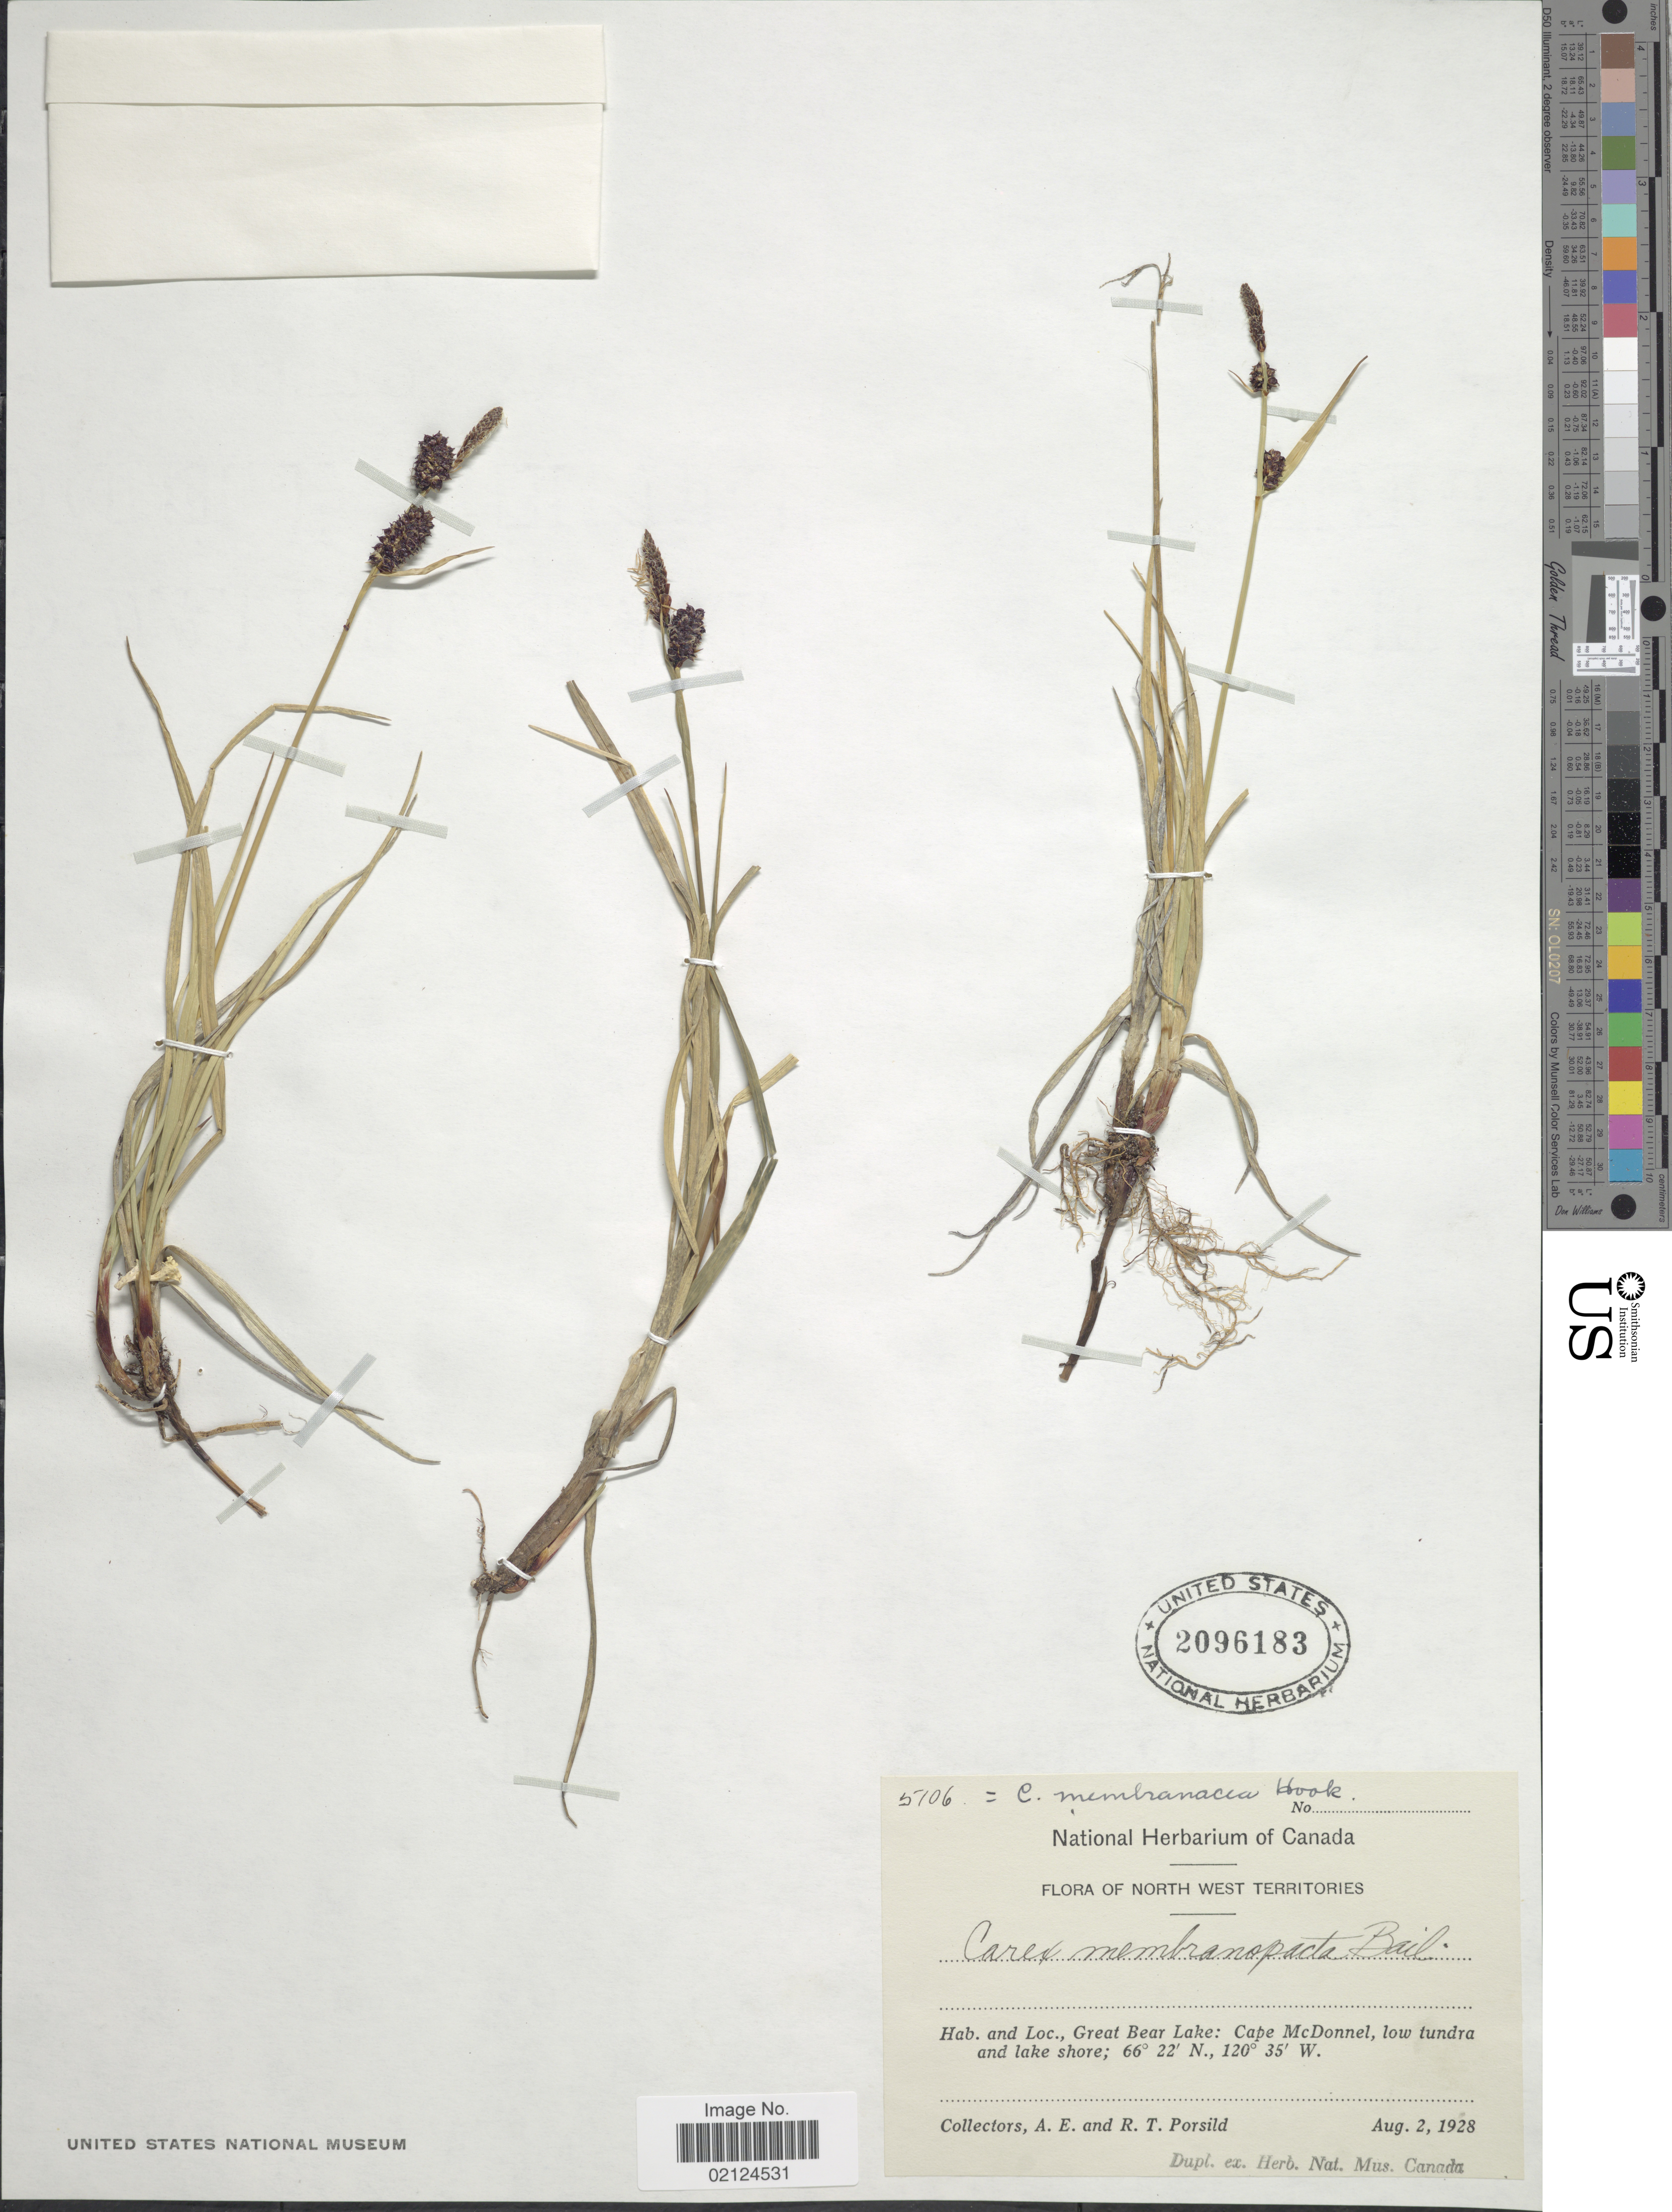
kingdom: Plantae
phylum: Tracheophyta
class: Liliopsida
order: Poales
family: Cyperaceae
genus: Carex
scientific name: Carex membranacea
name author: Hook.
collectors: A. E. Porsild & R. T. Porsild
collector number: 5706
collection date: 1928-08-02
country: Canada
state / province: Northwest Territories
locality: Great Bear lake: Cape McDonnel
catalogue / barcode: US 2096183